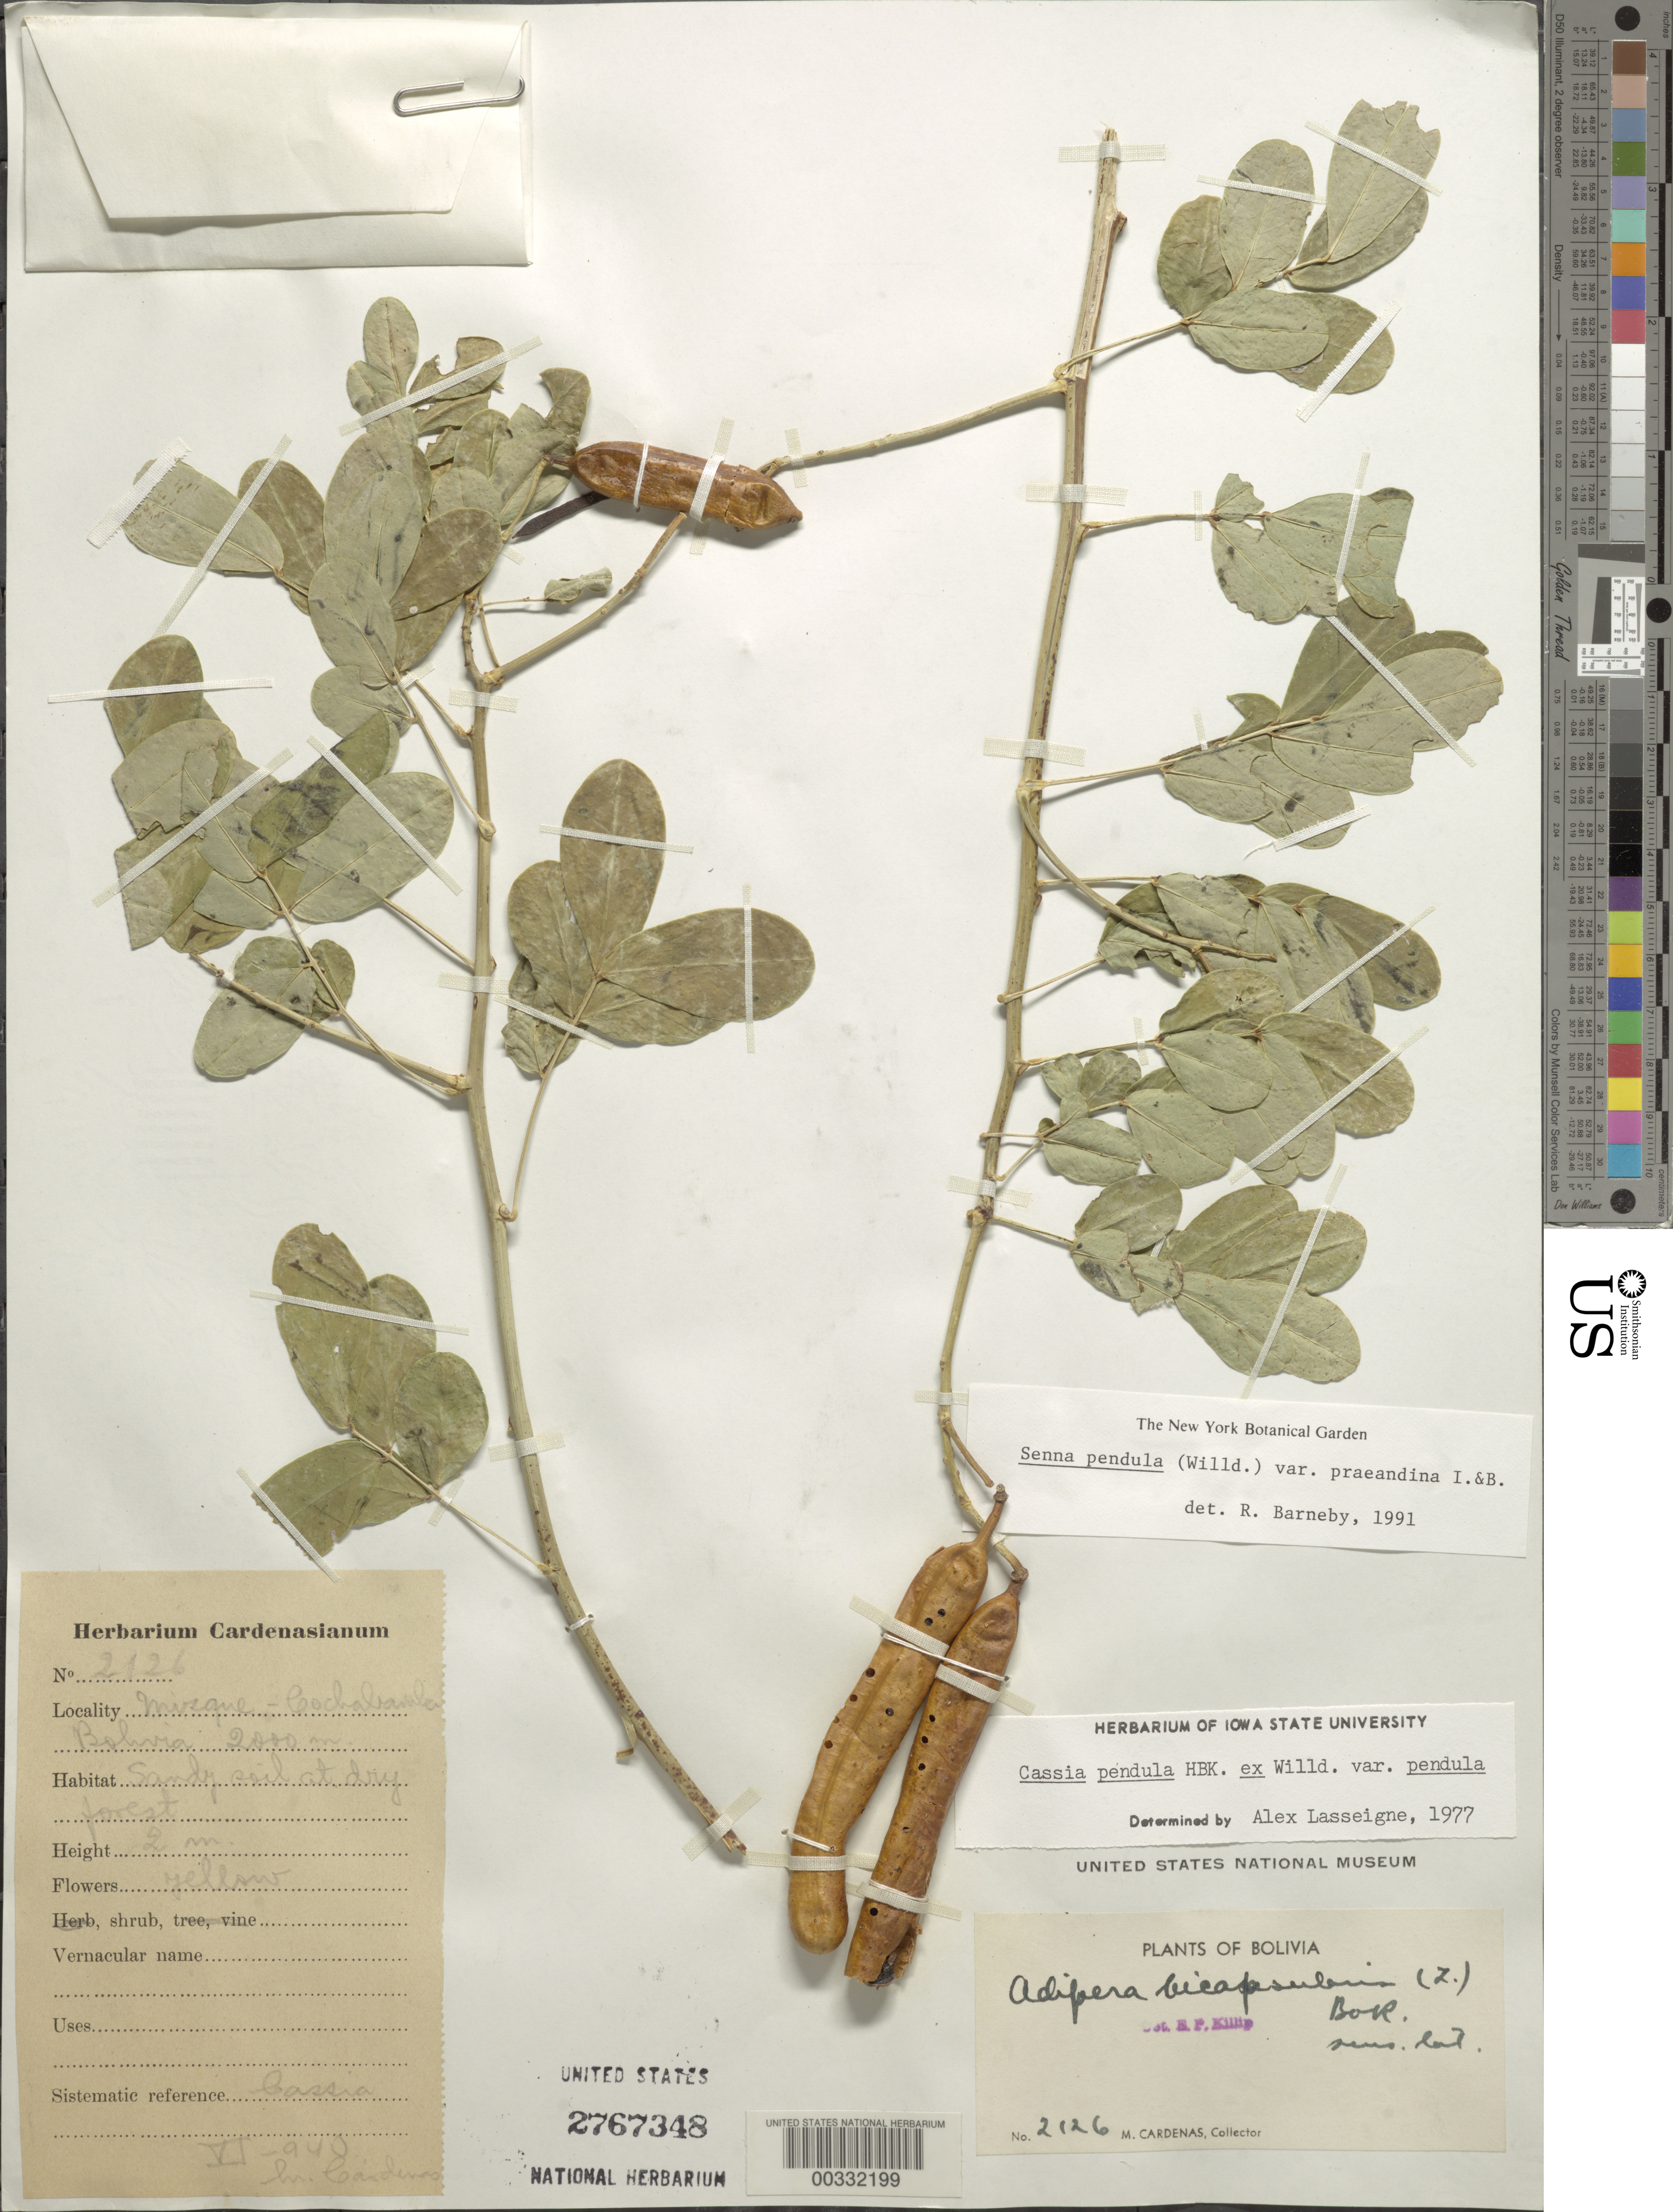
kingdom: Plantae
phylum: Tracheophyta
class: Magnoliopsida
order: Fabales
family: Fabaceae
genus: Senna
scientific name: Senna pendula var. praeandina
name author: H.S. Irwin & Barneby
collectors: M. Cárdenas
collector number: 2126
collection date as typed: Jun 1940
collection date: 1940-06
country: Bolivia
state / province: Cochabamba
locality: Misque - Cochabamba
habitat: Sandy soil at dry forest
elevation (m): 2200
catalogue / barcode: US 2767348